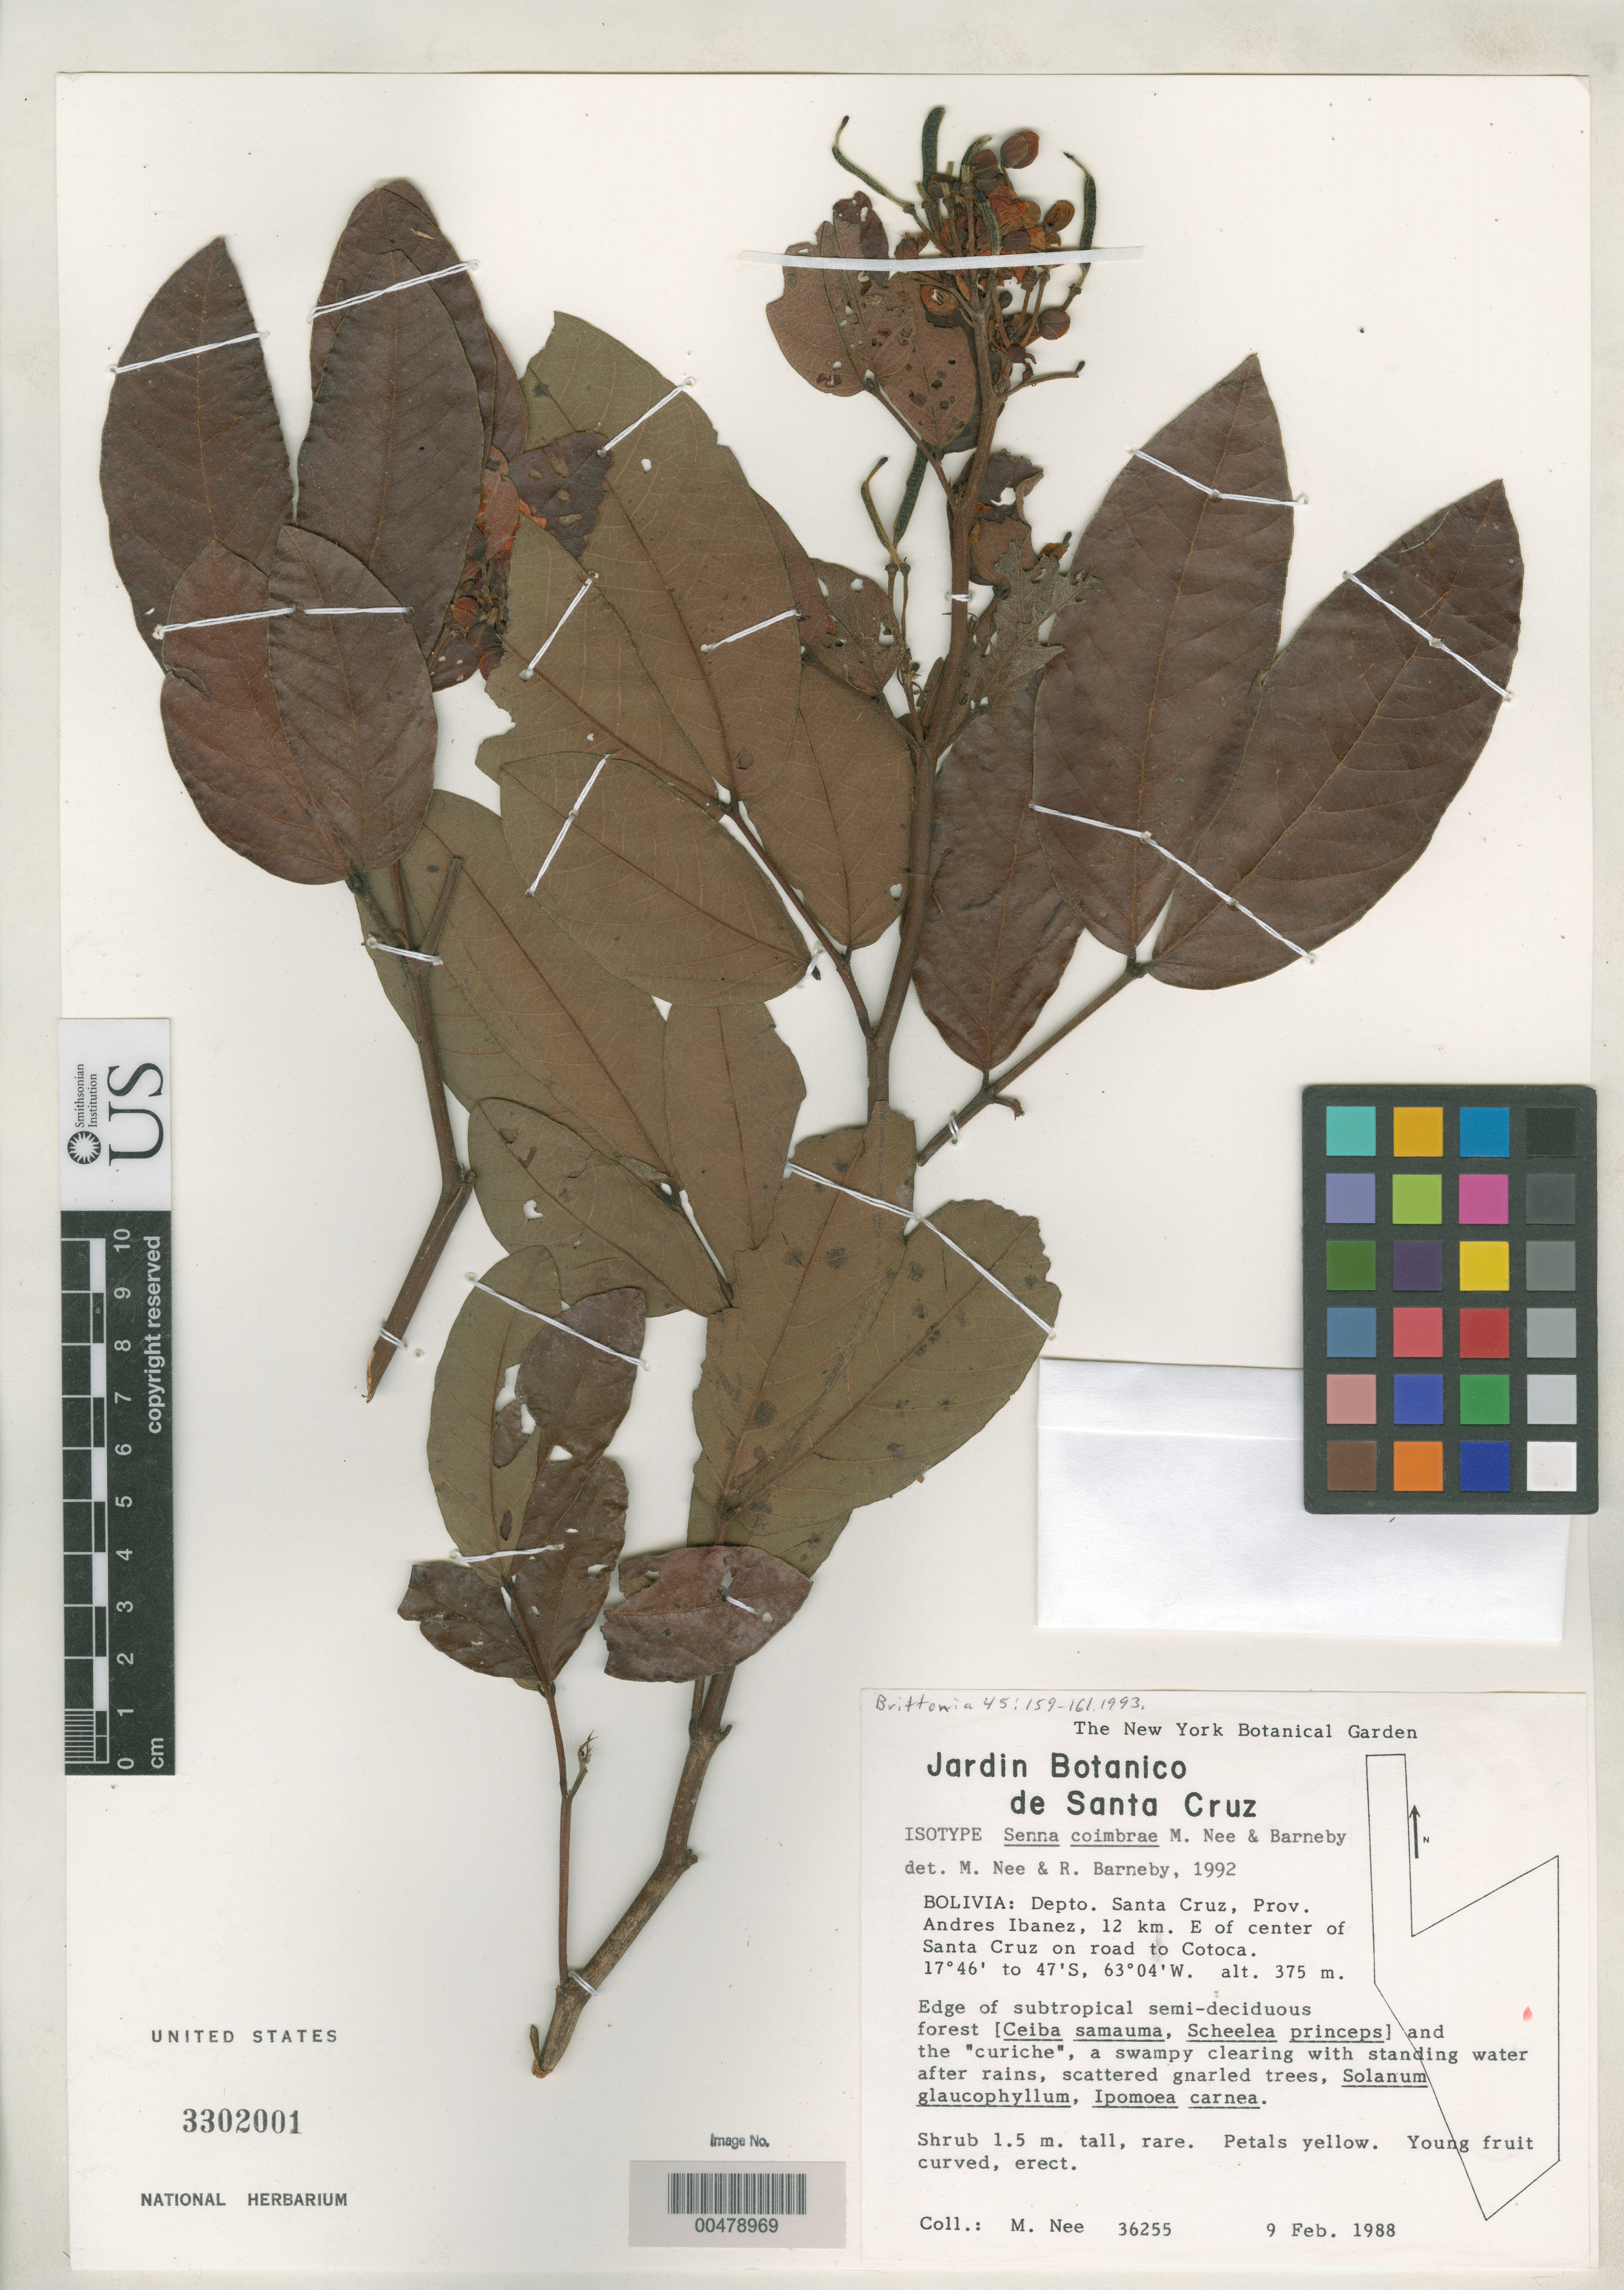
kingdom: Plantae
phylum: Tracheophyta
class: Magnoliopsida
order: Fabales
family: Fabaceae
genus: Senna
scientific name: Senna coimbrae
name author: M. Nee & Barneby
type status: Isotype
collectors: M. Nee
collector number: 36255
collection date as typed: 09 Feb 1988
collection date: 1988-02-09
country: Bolivia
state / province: Santa Cruz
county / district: Andrés Ibáñez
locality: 12 km E of center of Santa Cruz on road to Cotoca.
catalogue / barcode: US 3302001